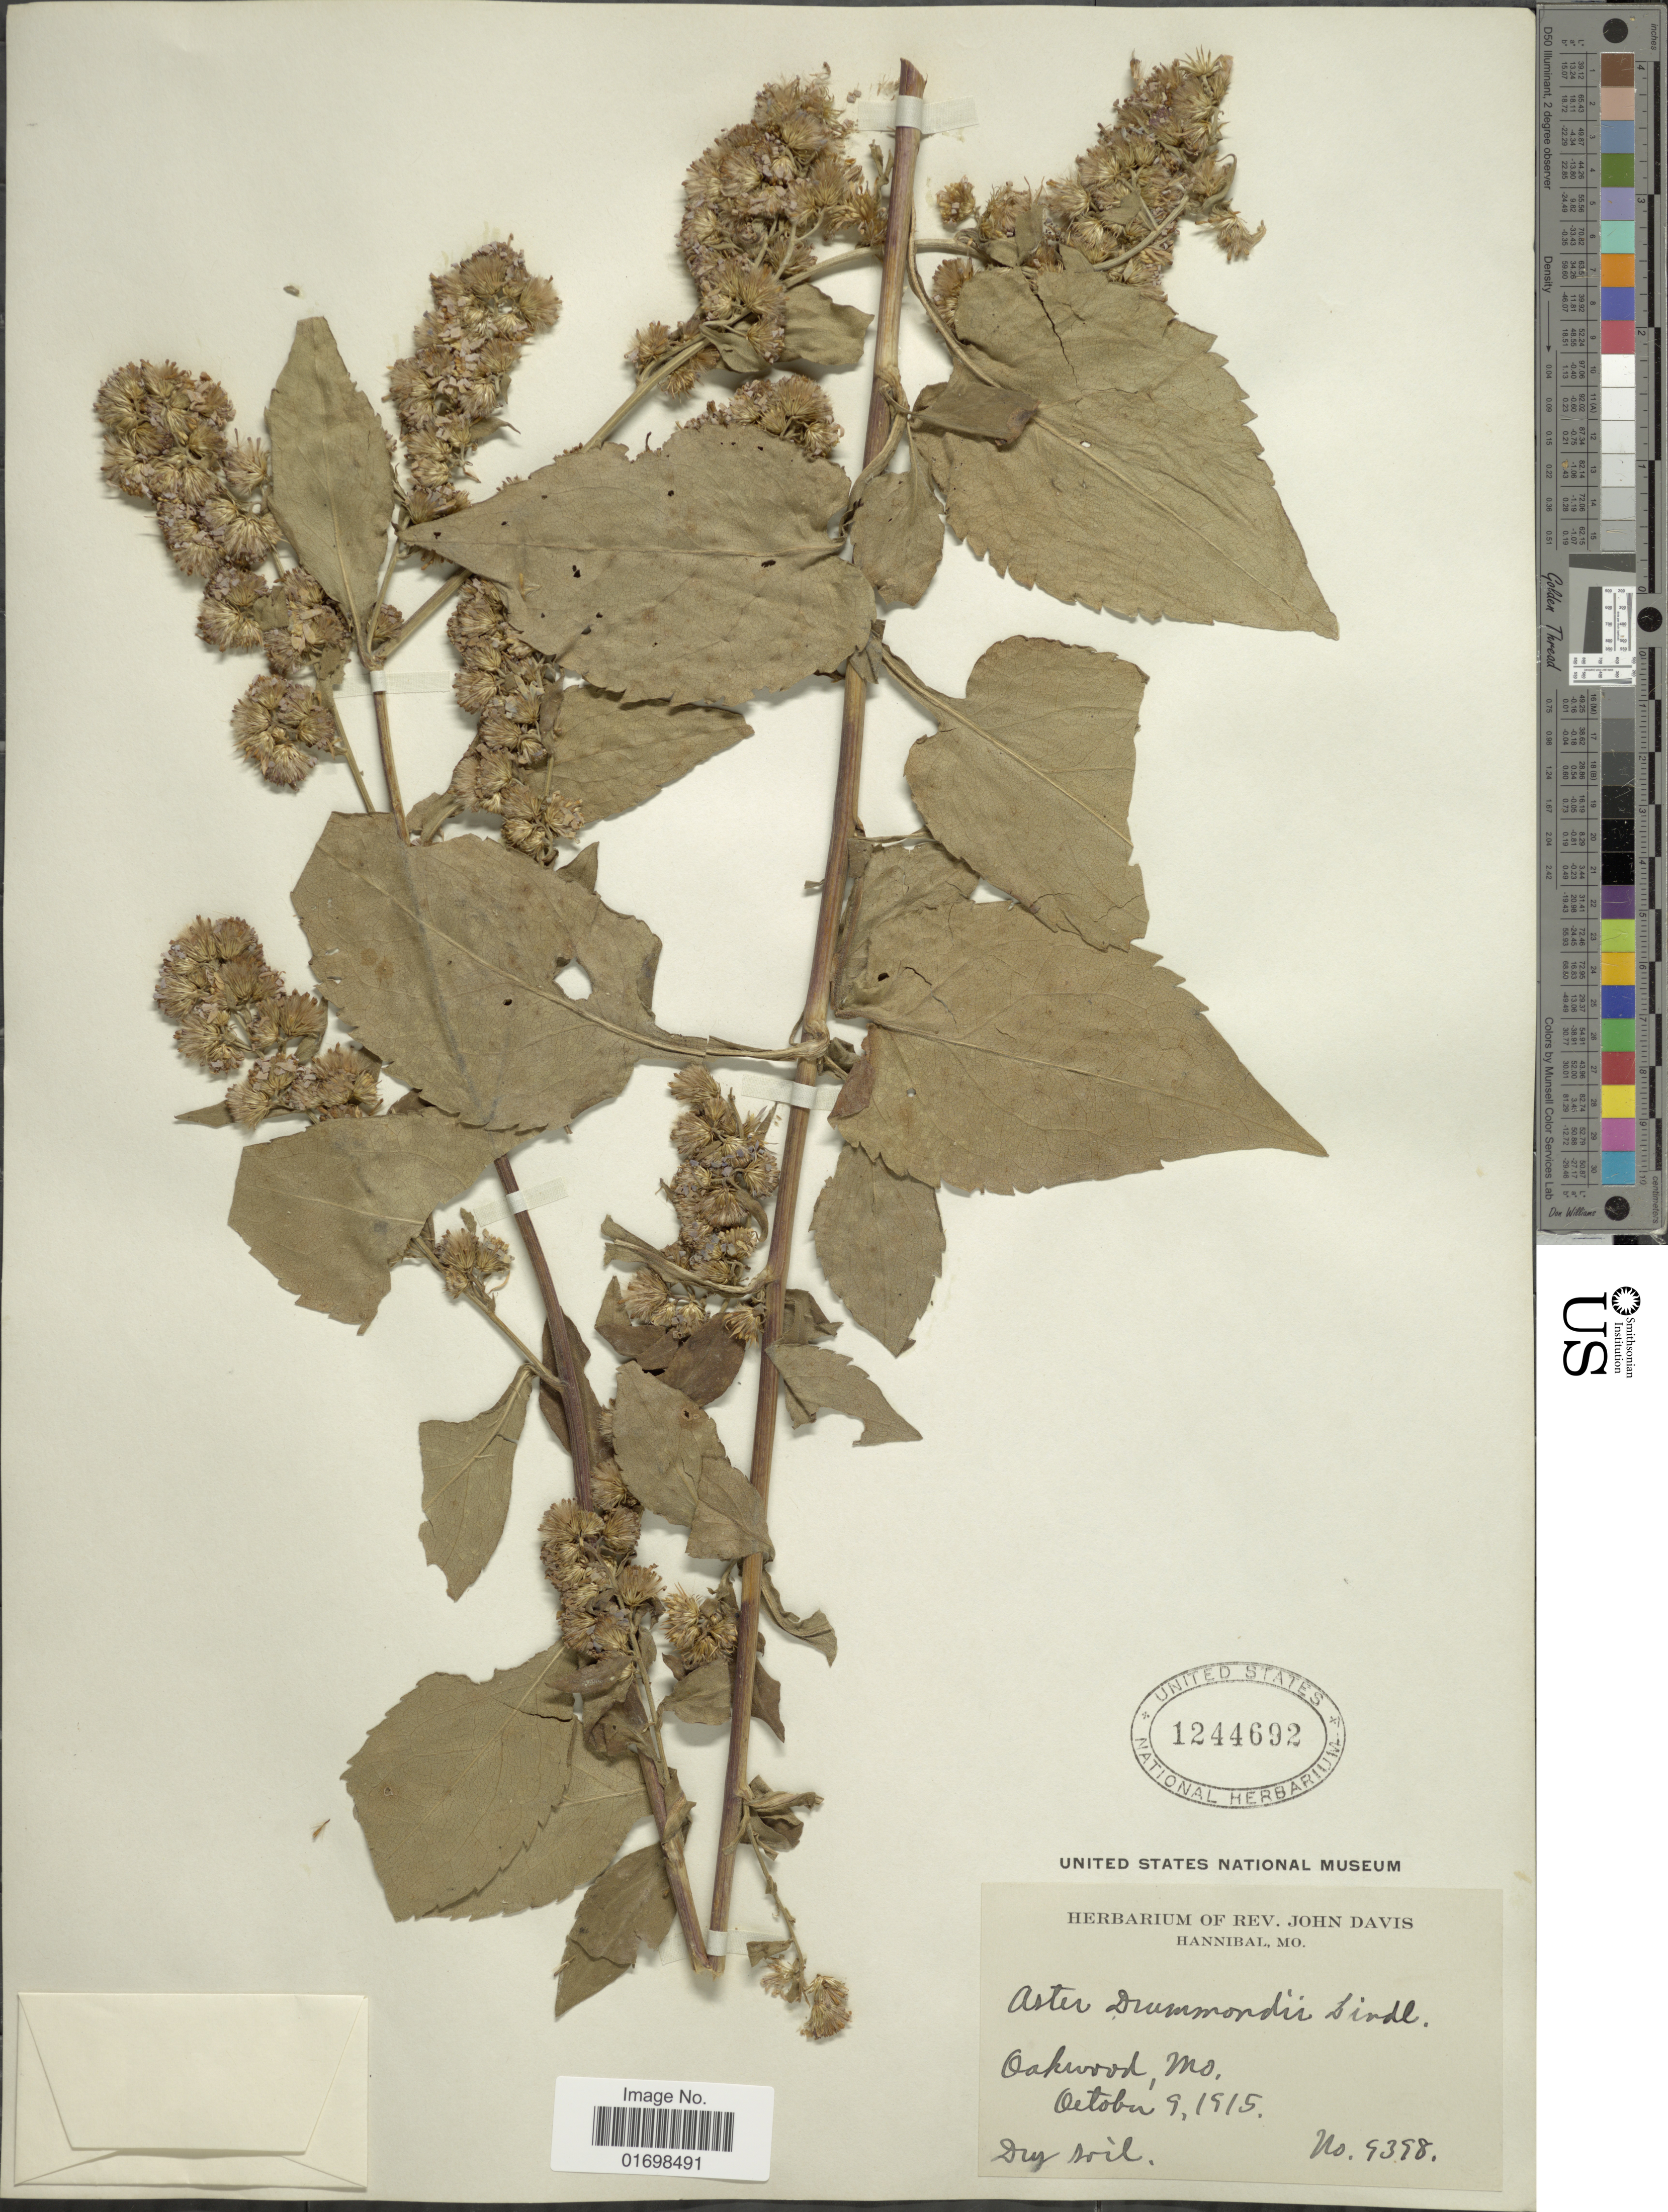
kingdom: Plantae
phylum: Tracheophyta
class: Magnoliopsida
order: Asterales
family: Asteraceae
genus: Symphyotrichum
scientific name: Symphyotrichum drummondii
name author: (Lindl.) G.L. Nesom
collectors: ex herb. Rev. John Davis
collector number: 9398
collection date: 1915-10-09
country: United States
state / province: Missouri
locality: Oakwood, Mo.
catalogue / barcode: US 1244692